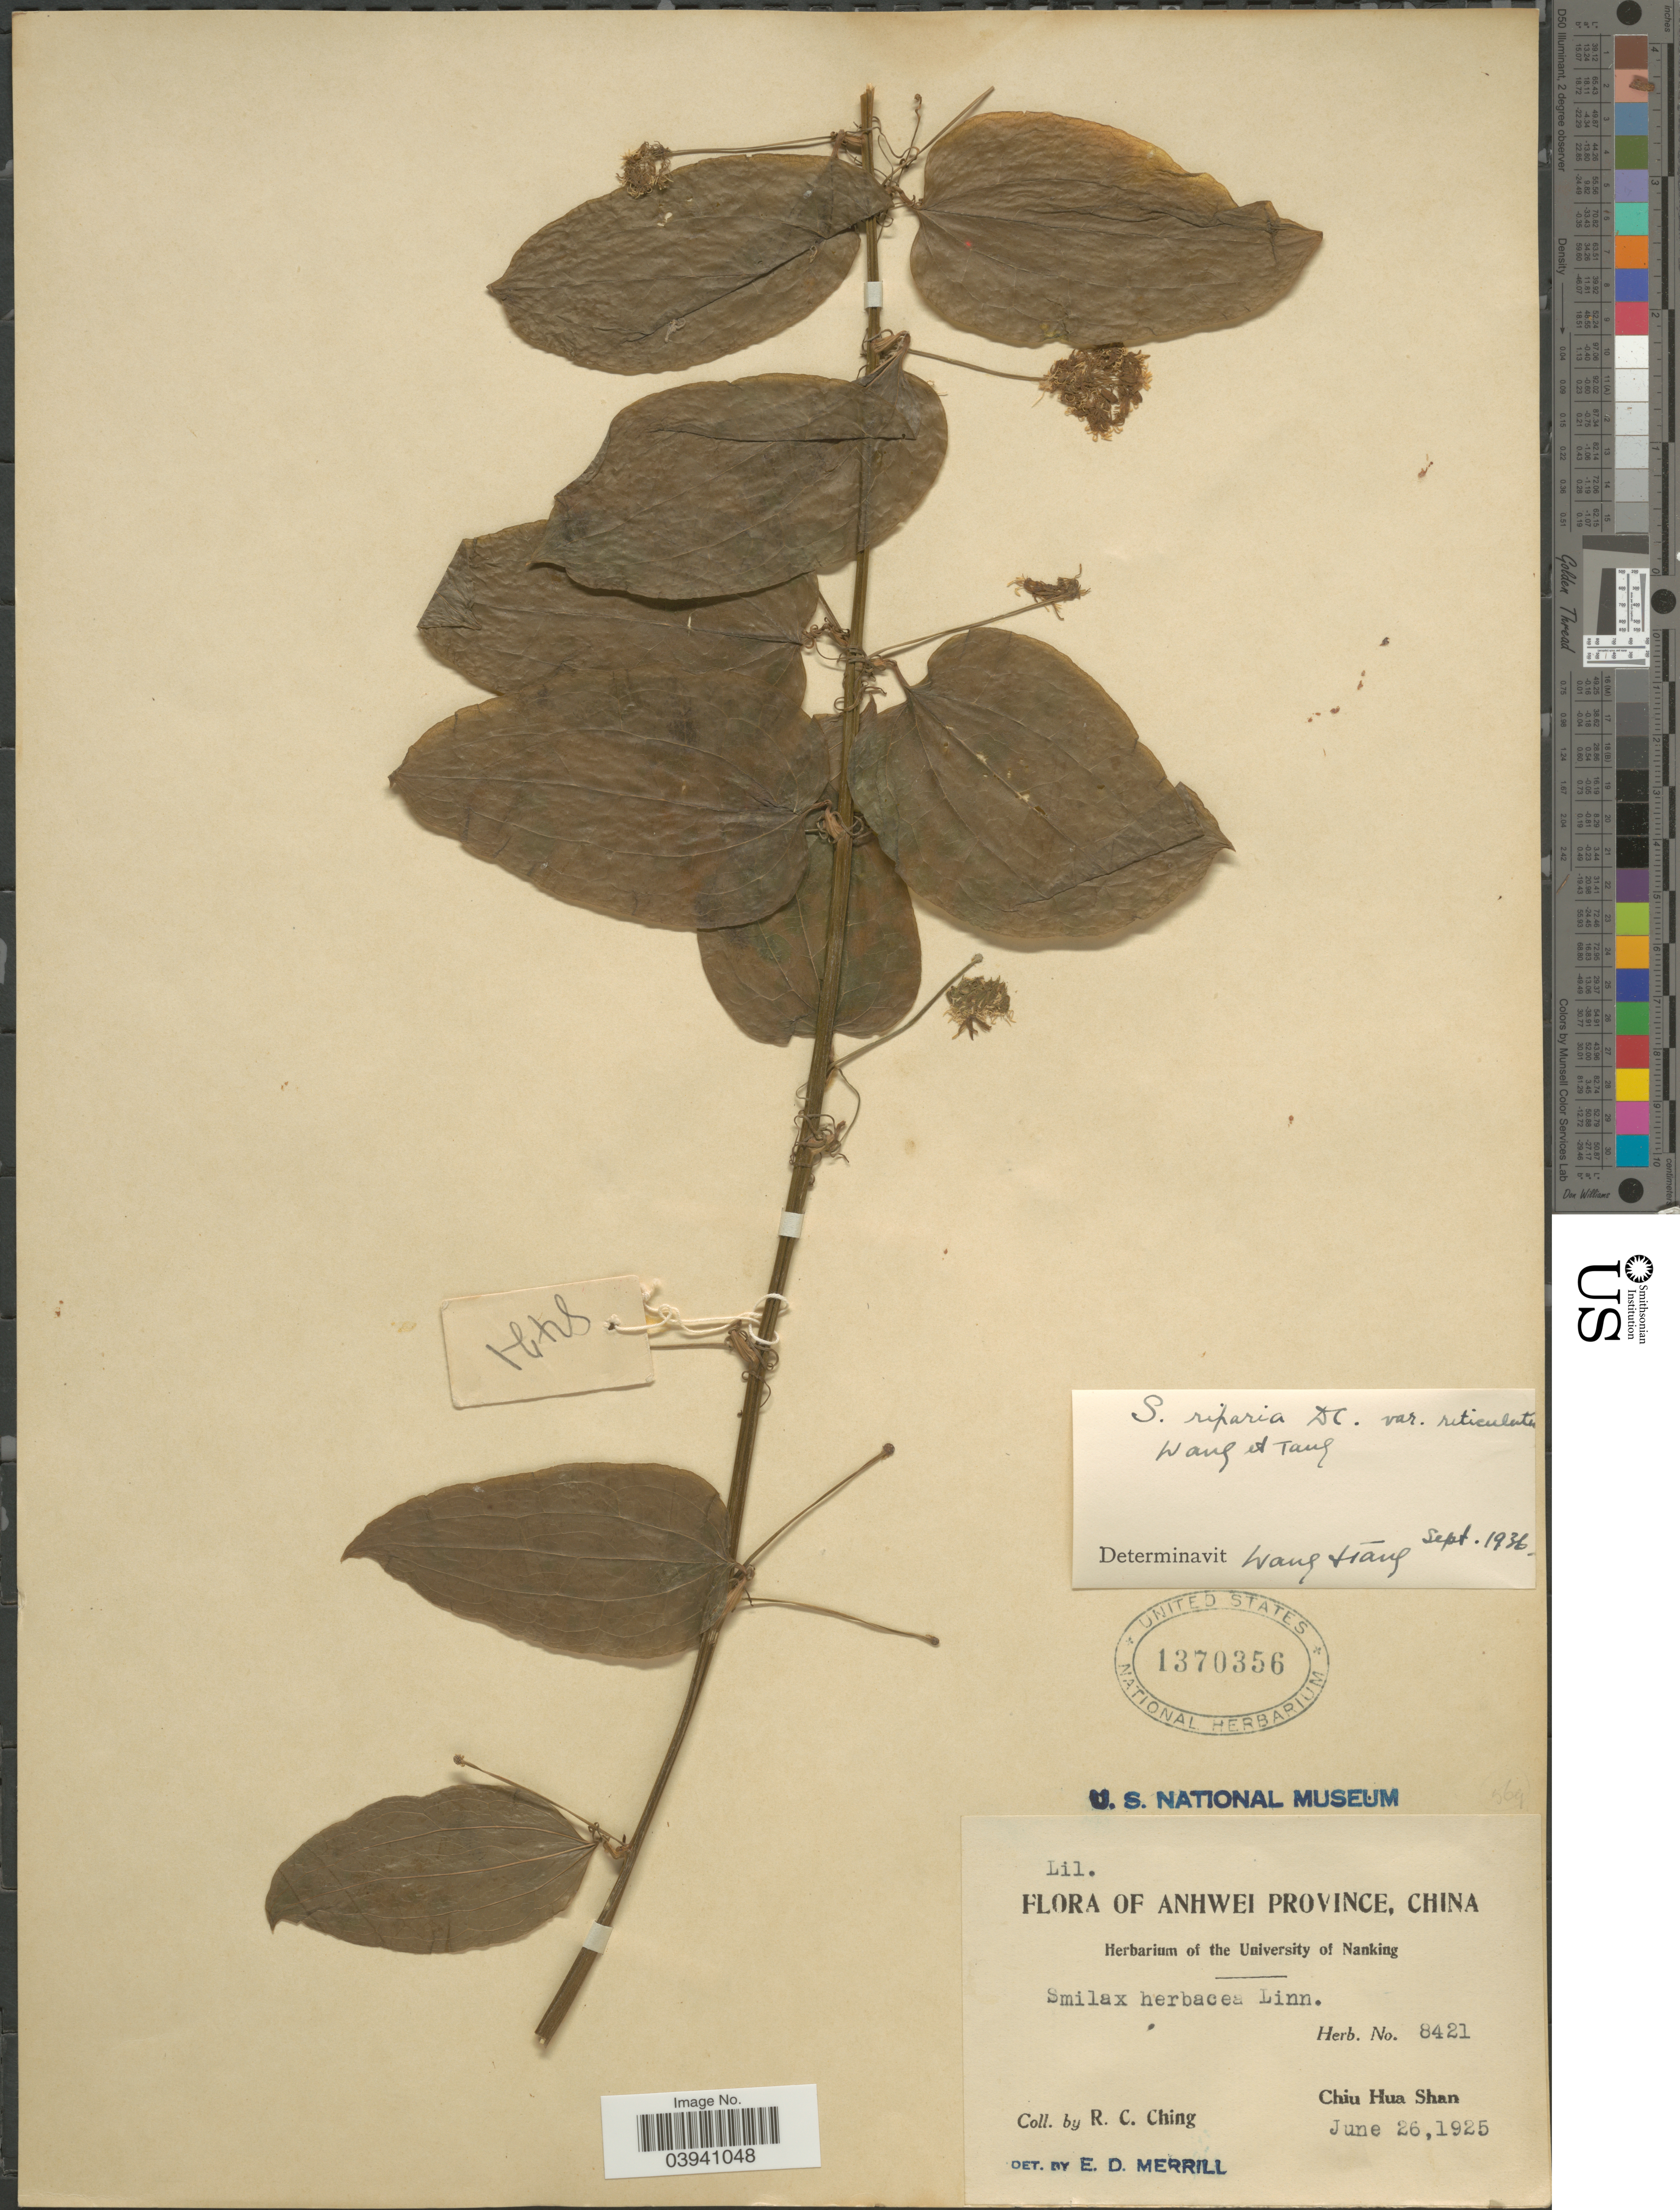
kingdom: Plantae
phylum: Tracheophyta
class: Liliopsida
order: Liliales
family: Smilacaceae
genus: Smilax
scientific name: Smilax riparia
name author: A. DC.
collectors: R. C. Ching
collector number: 8421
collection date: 1925-06-26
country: China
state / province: Anhui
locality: Anhwei Province. Chiu Hua Shan.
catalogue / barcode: US 1370356